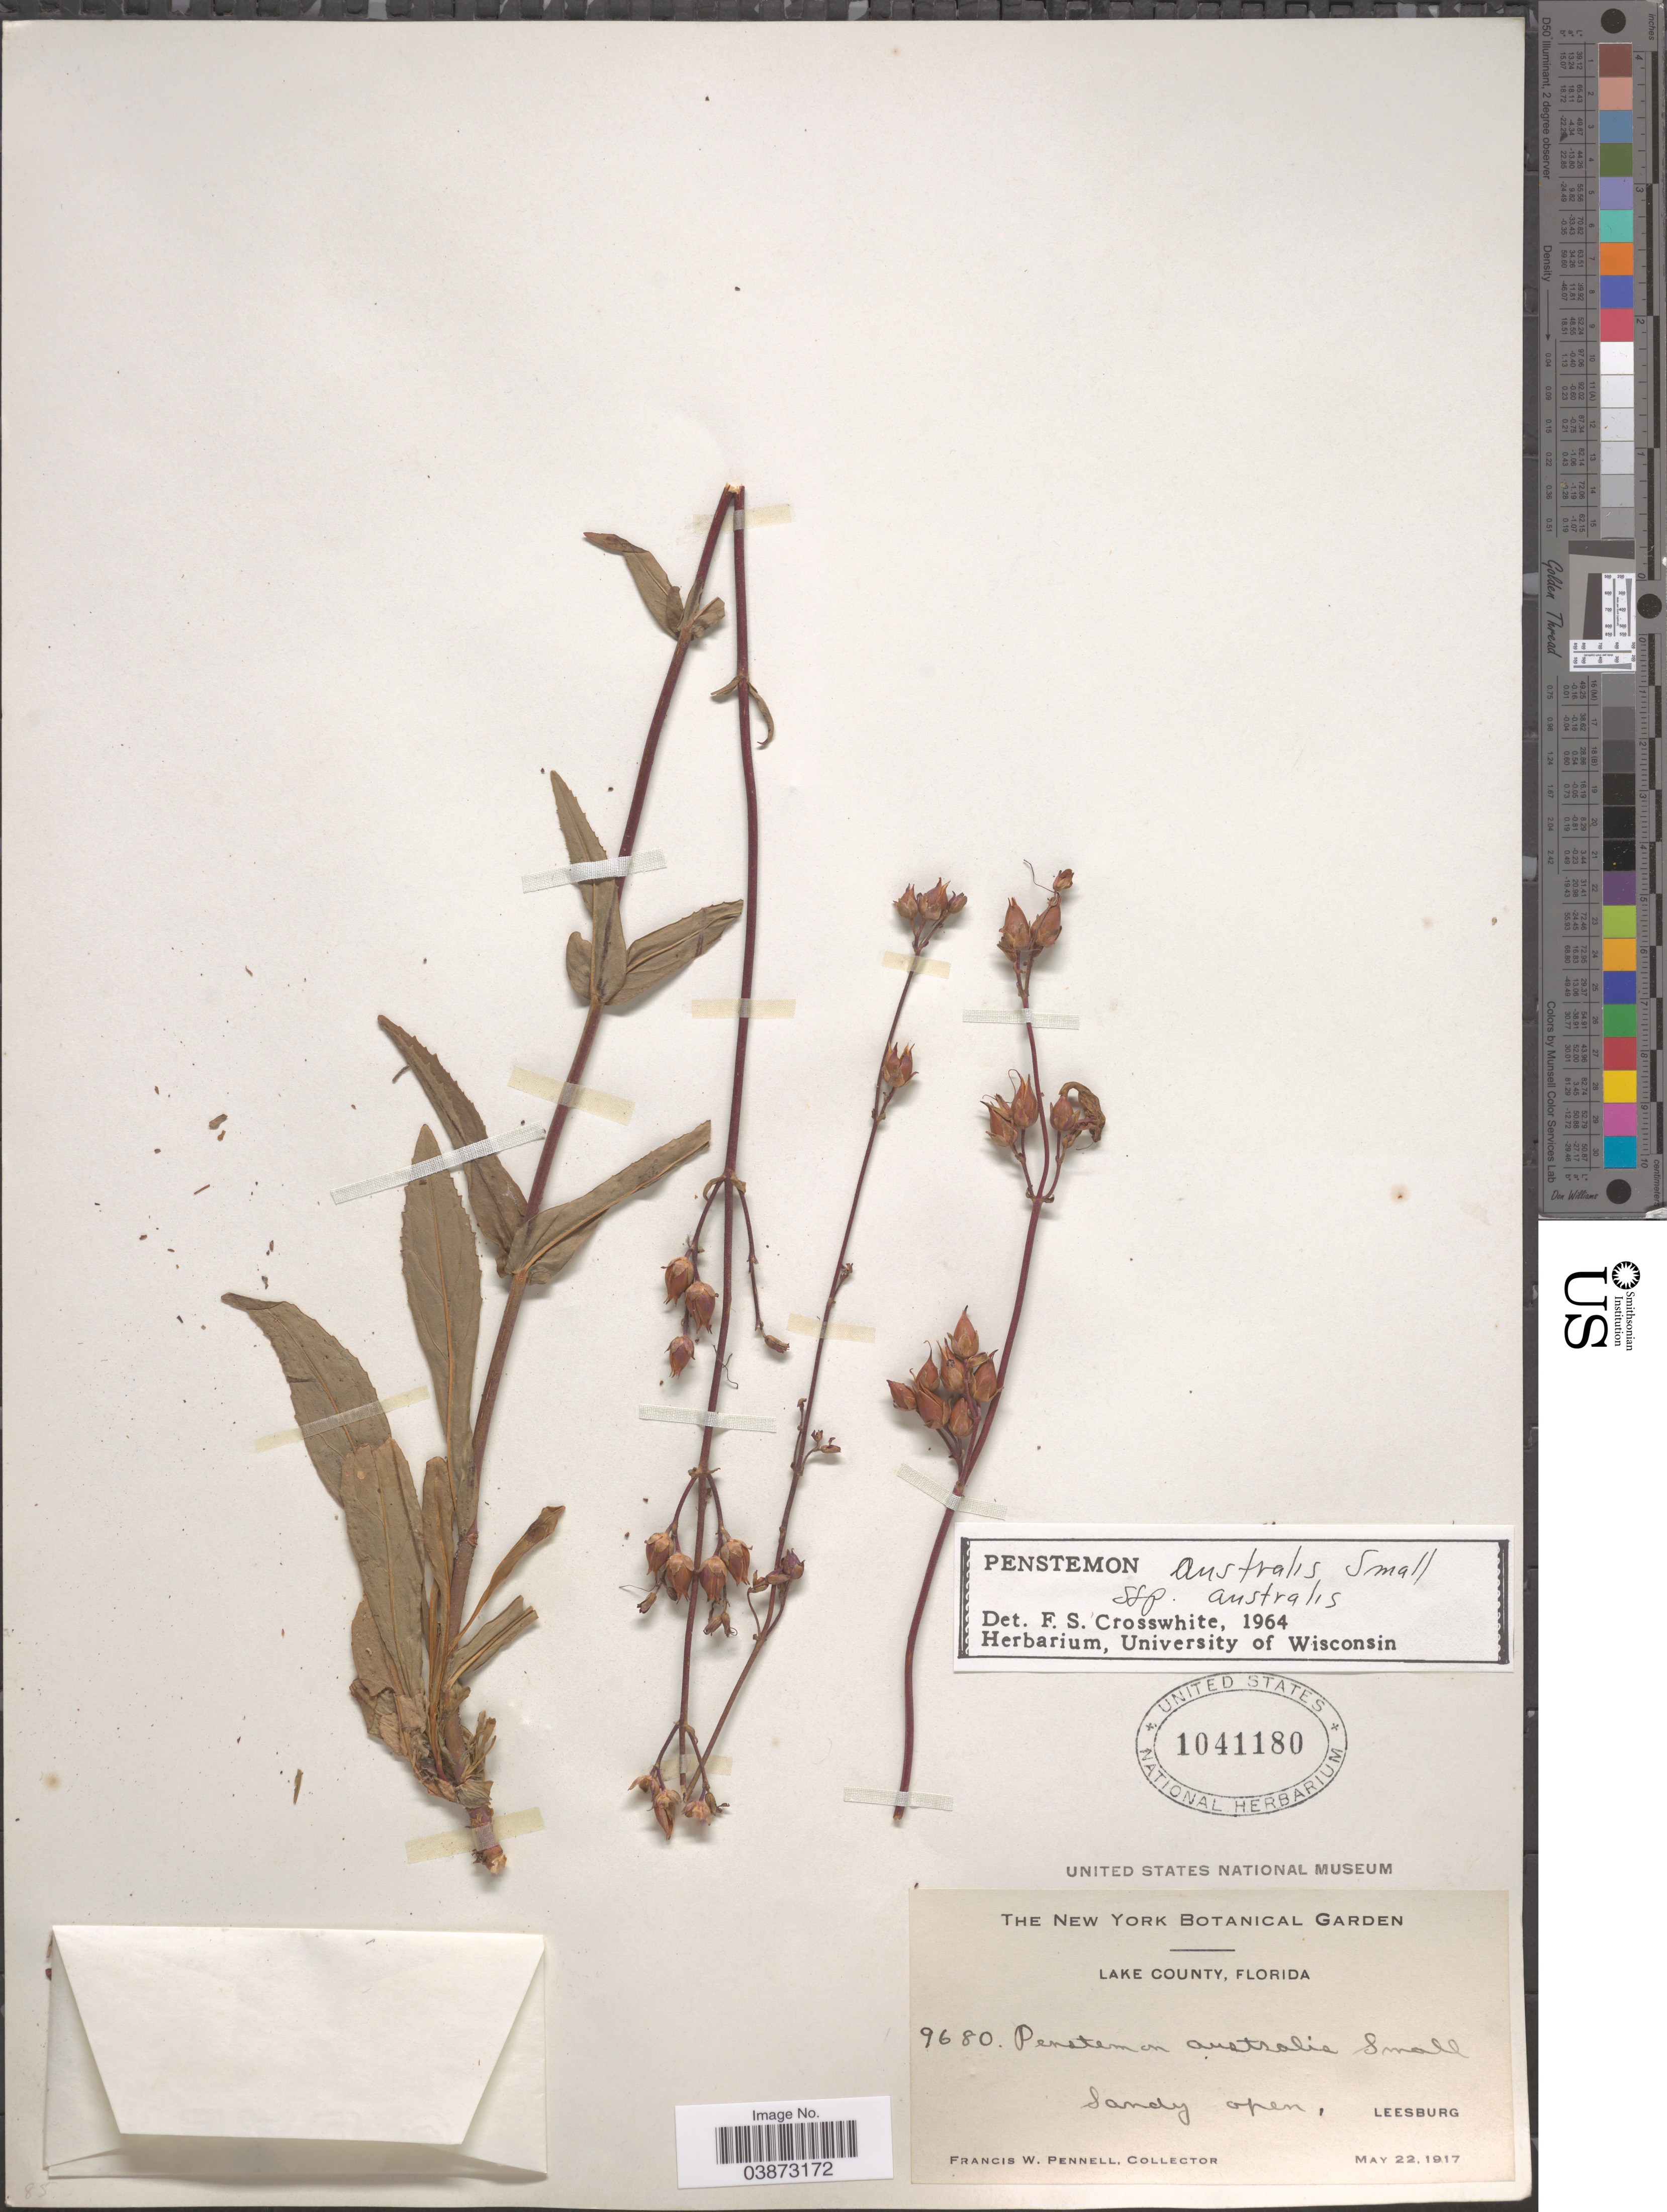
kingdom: Plantae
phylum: Tracheophyta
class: Magnoliopsida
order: Lamiales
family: Plantaginaceae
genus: Penstemon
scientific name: Penstemon australis subsp. australis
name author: Small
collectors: F. W. Pennell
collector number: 9680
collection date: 1917-05-22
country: United States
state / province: Florida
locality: Lake County. Sandy open, Leesburg.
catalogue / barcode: US 1041180